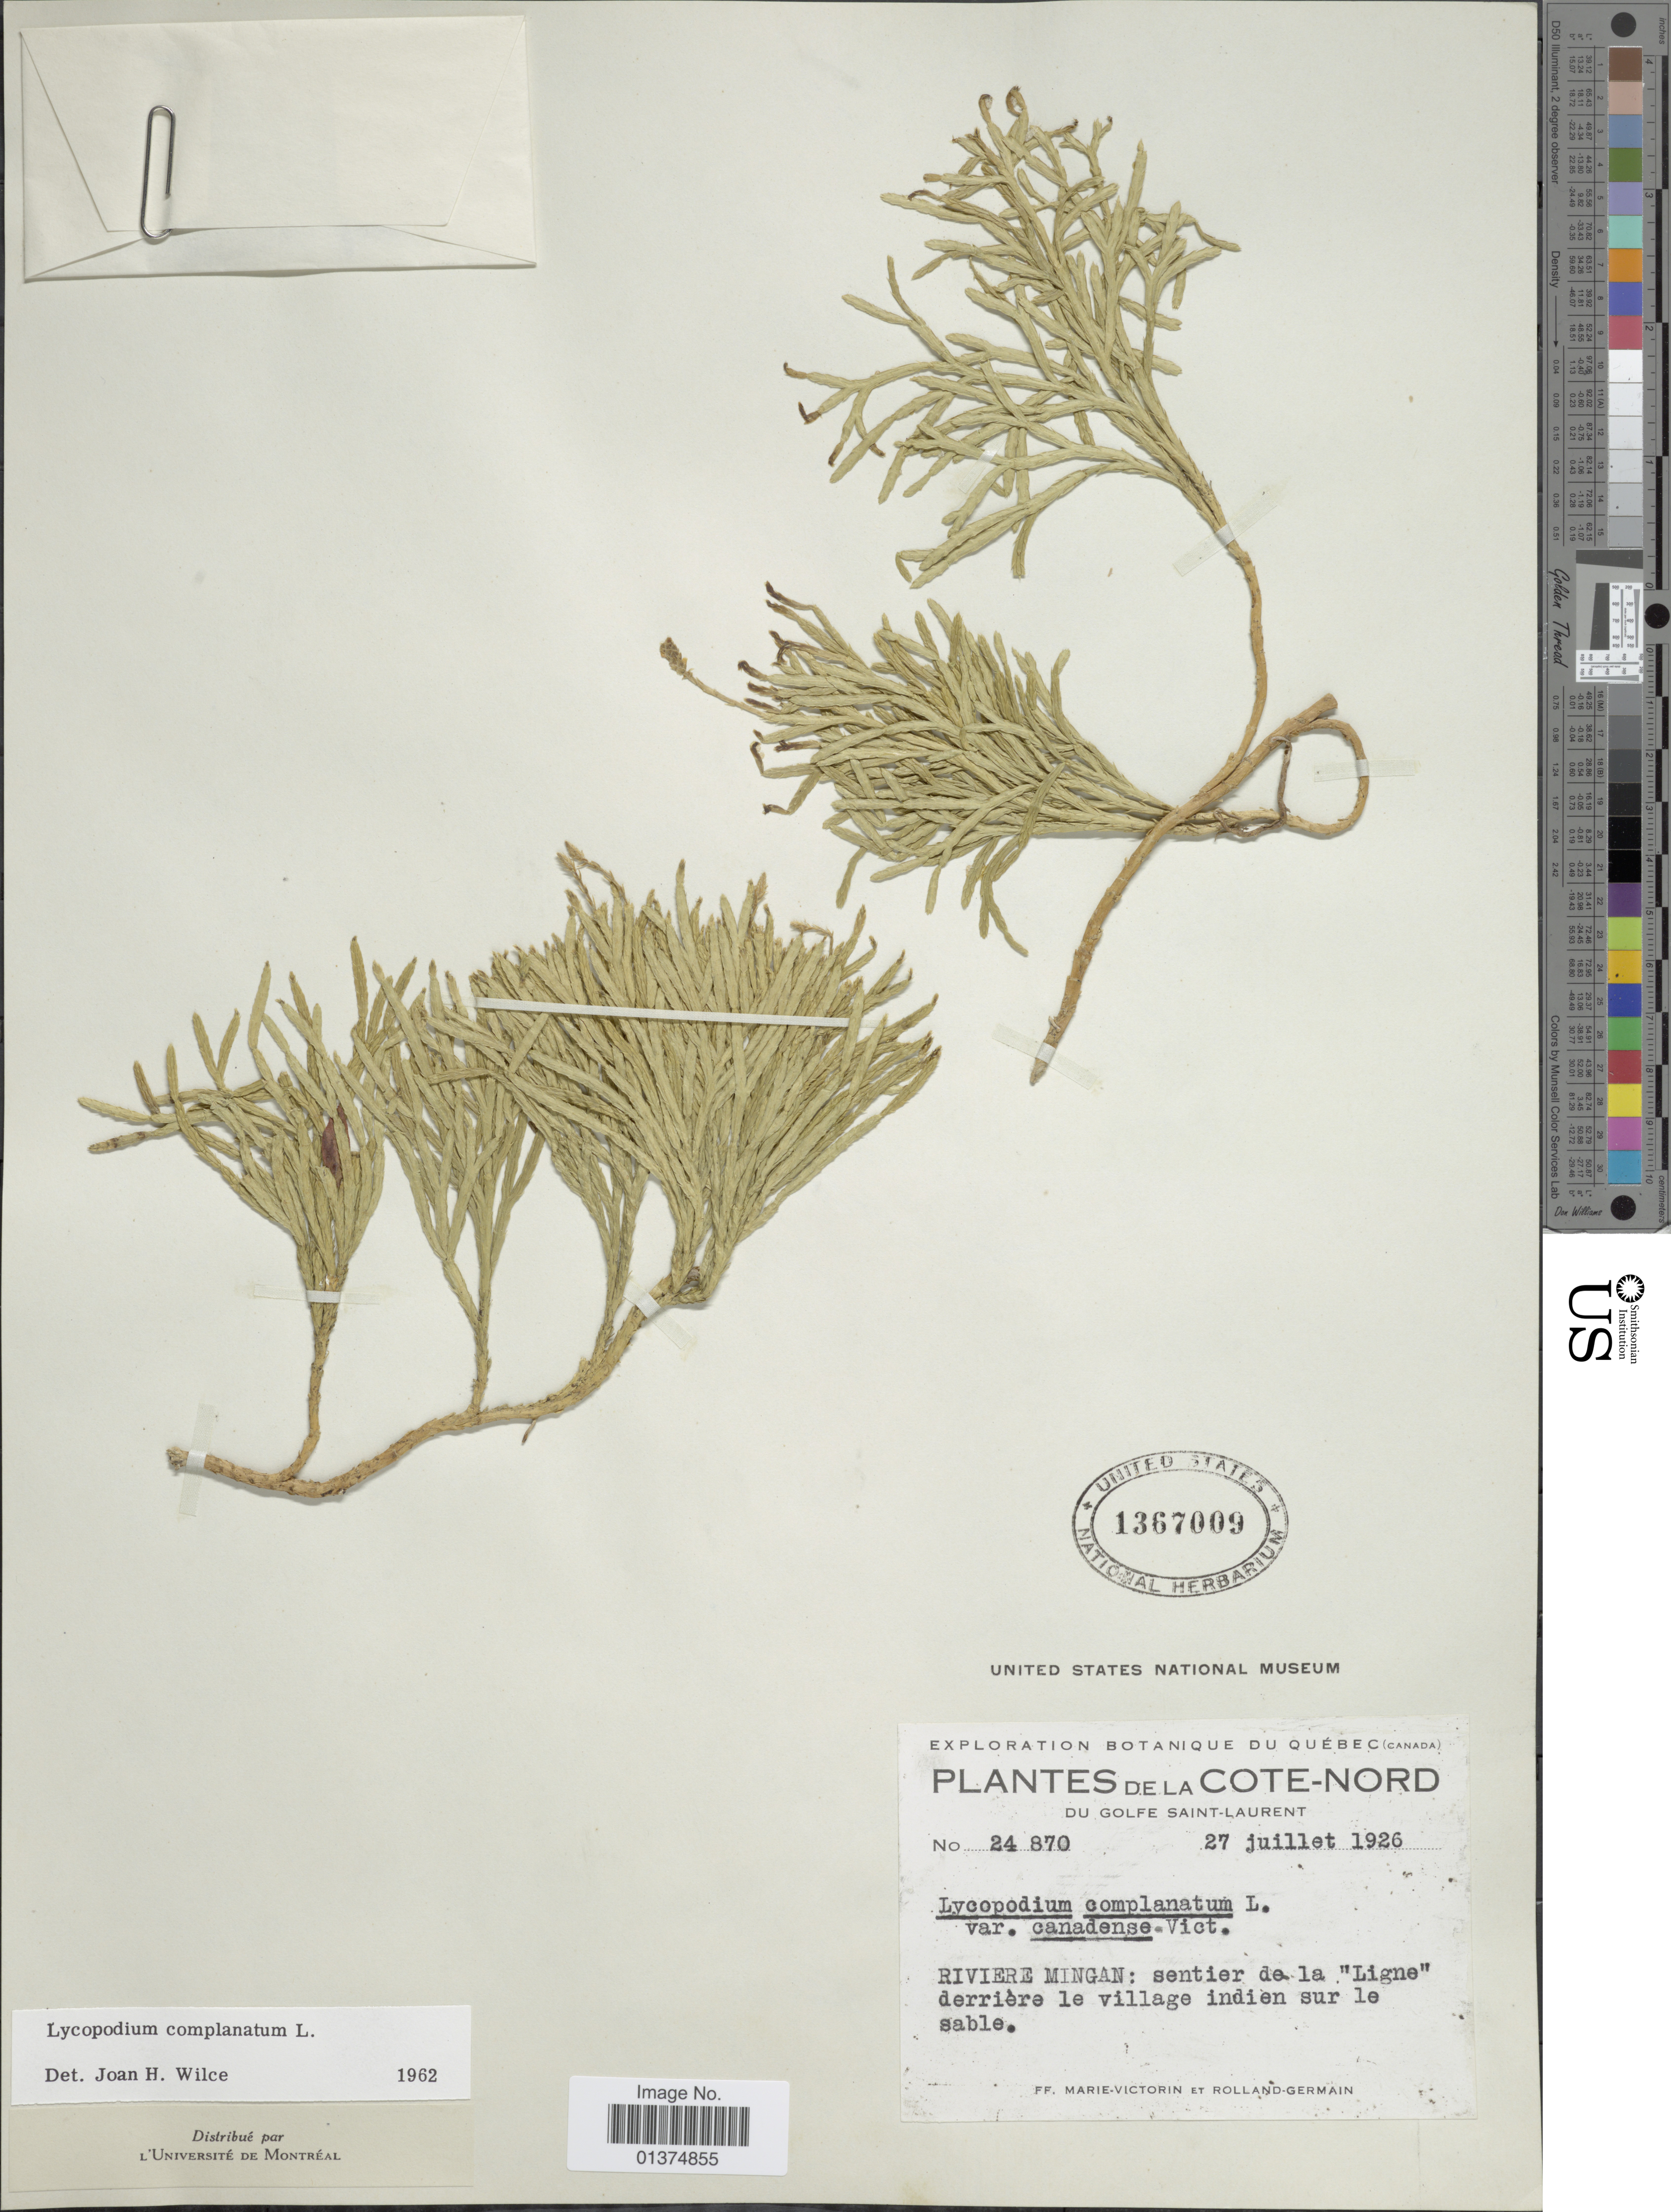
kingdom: Plantae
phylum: Tracheophyta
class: Lycopodiopsida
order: Lycopodiales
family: Lycopodiaceae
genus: Diphasiastrum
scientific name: Diphasiastrum complanatum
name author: (L.) Holub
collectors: Fr. Marie-Victorin & Rolland-Germain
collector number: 24870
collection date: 1926-07-27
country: Canada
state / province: Quebec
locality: Cote-Nord, du Golfe Saint-Laurent, Riviere Mingan: sentier de la 'Ligne' derrière le village indien sur le sable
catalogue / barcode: US 1367009